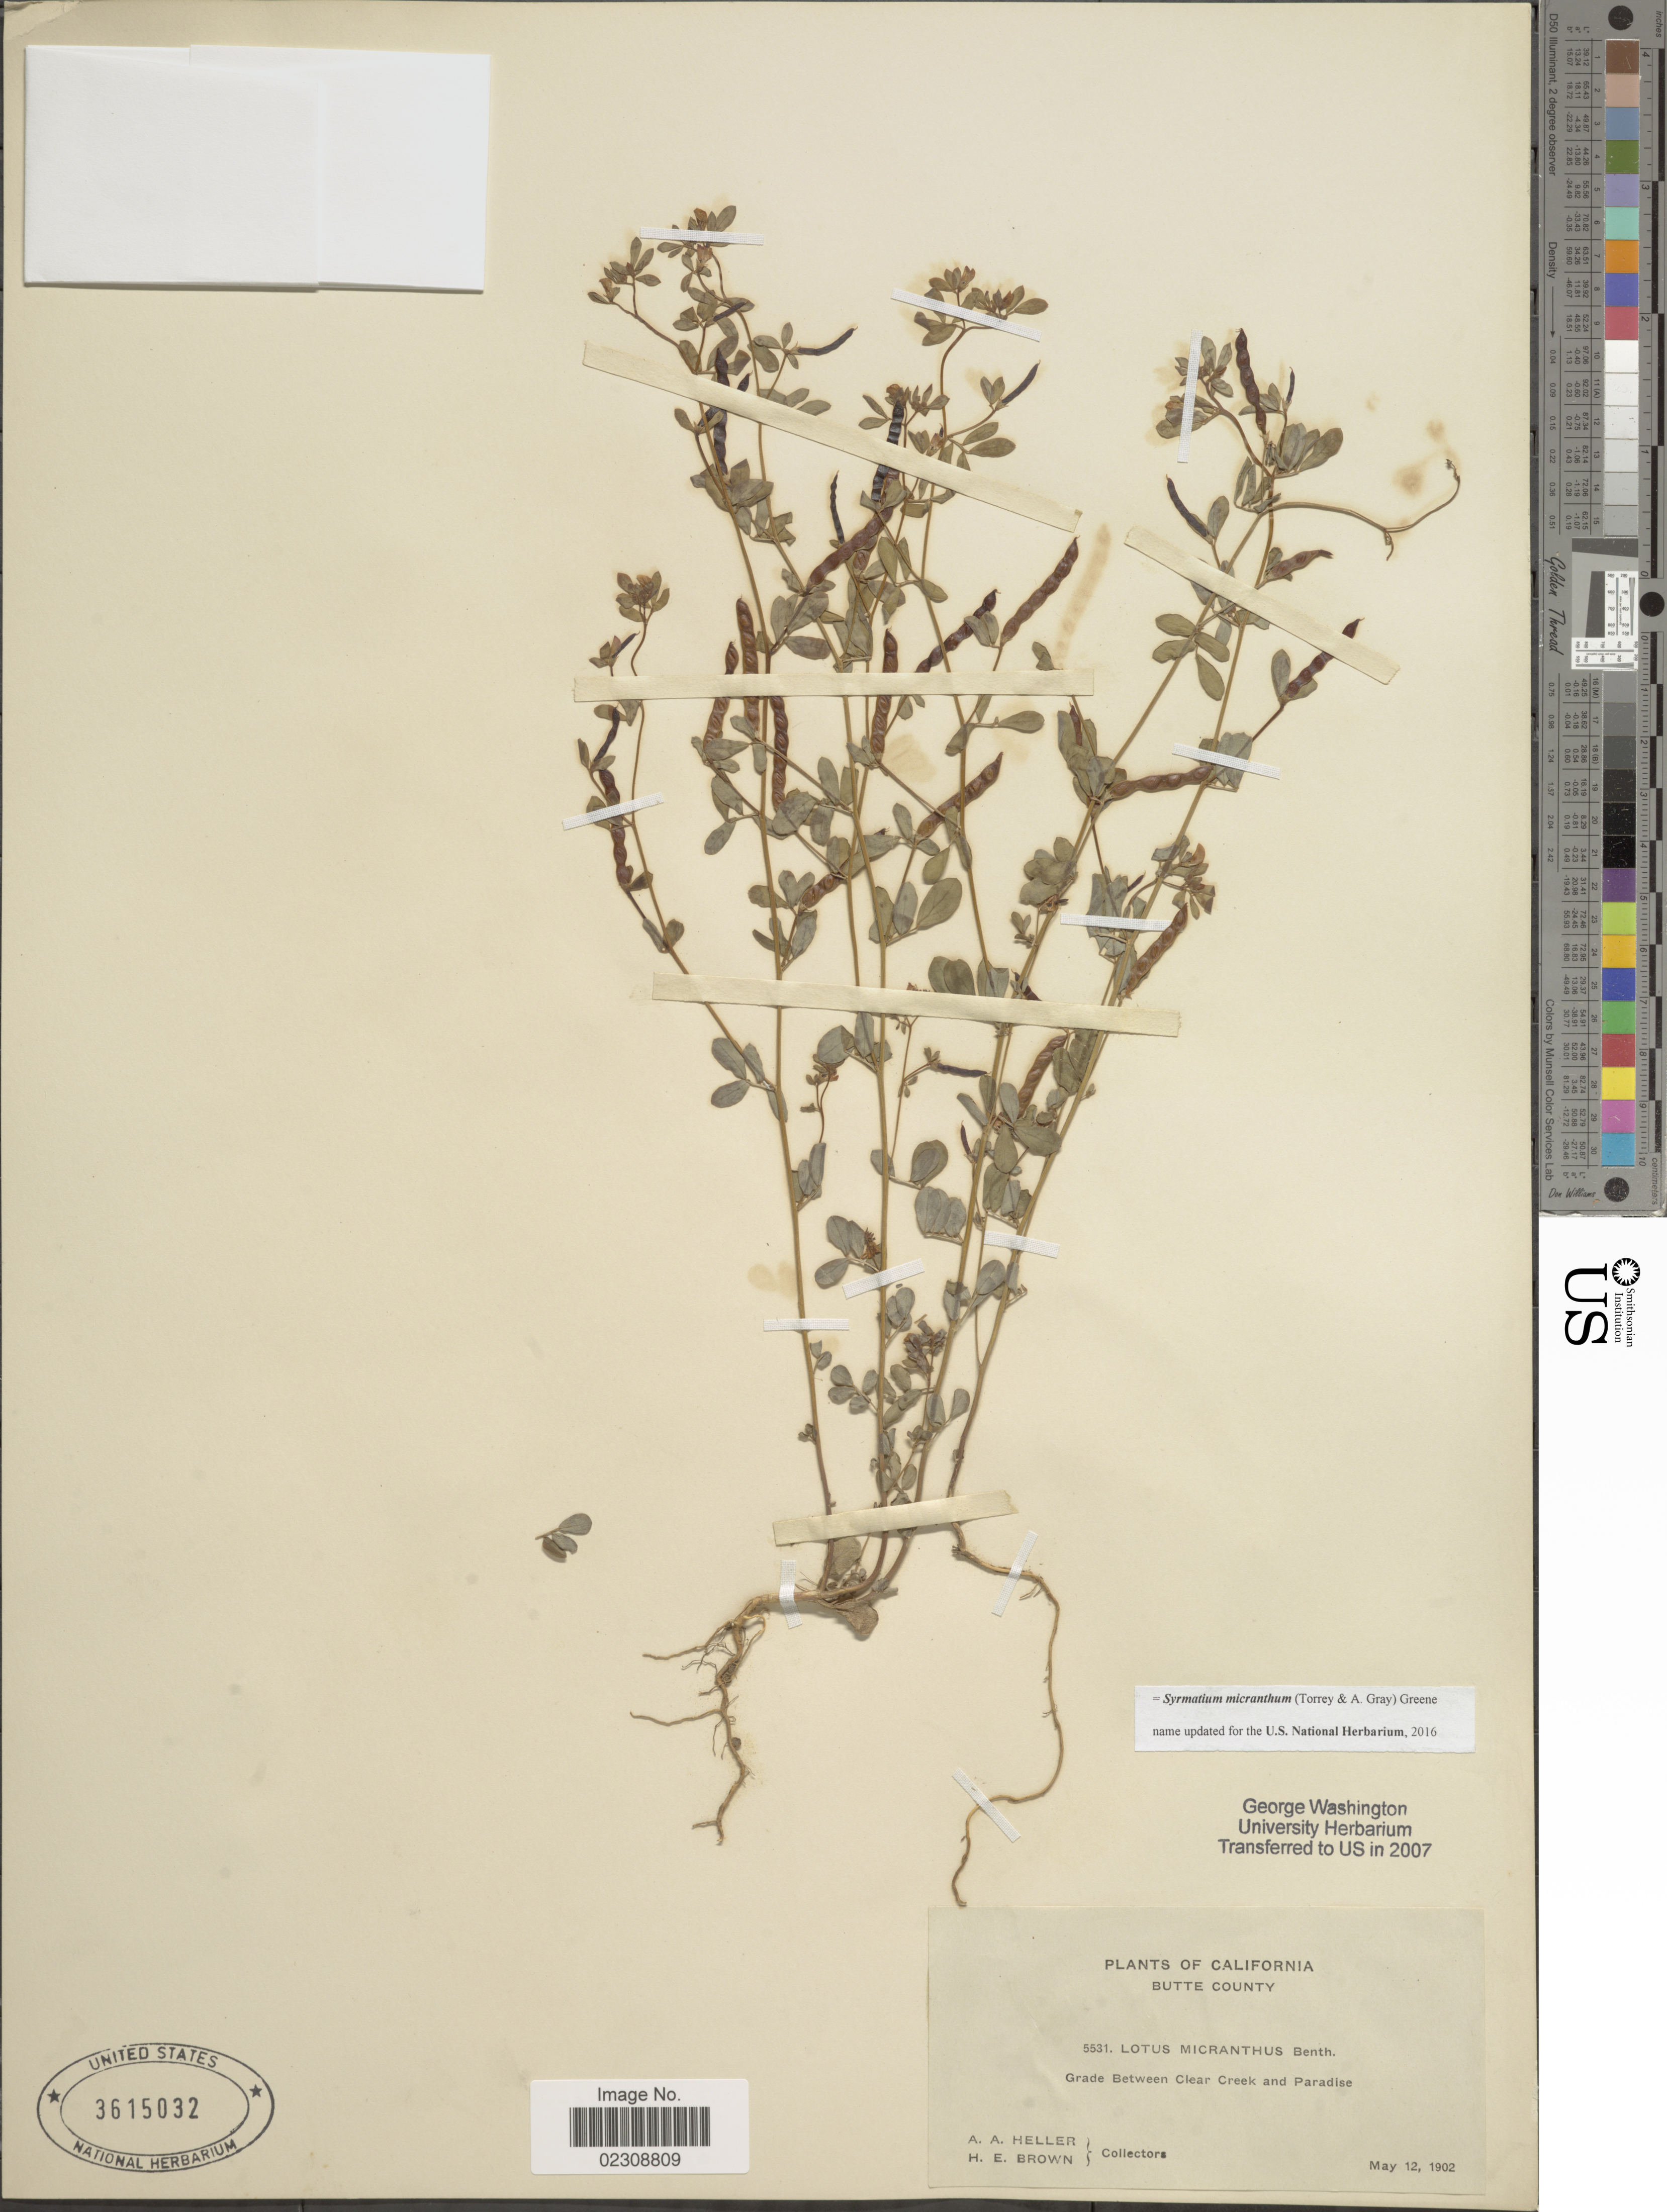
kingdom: Plantae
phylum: Tracheophyta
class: Magnoliopsida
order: Fabales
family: Fabaceae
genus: Syrmatium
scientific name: Syrmatium micranthum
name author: (Torr. & A. Gray) Greene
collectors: A. A. Heller & H. E. Brown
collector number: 5531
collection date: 1902-05-12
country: United States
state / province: California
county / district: Butte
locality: Butte County. Grade between Clear Creek and Paradise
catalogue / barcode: US 3615032